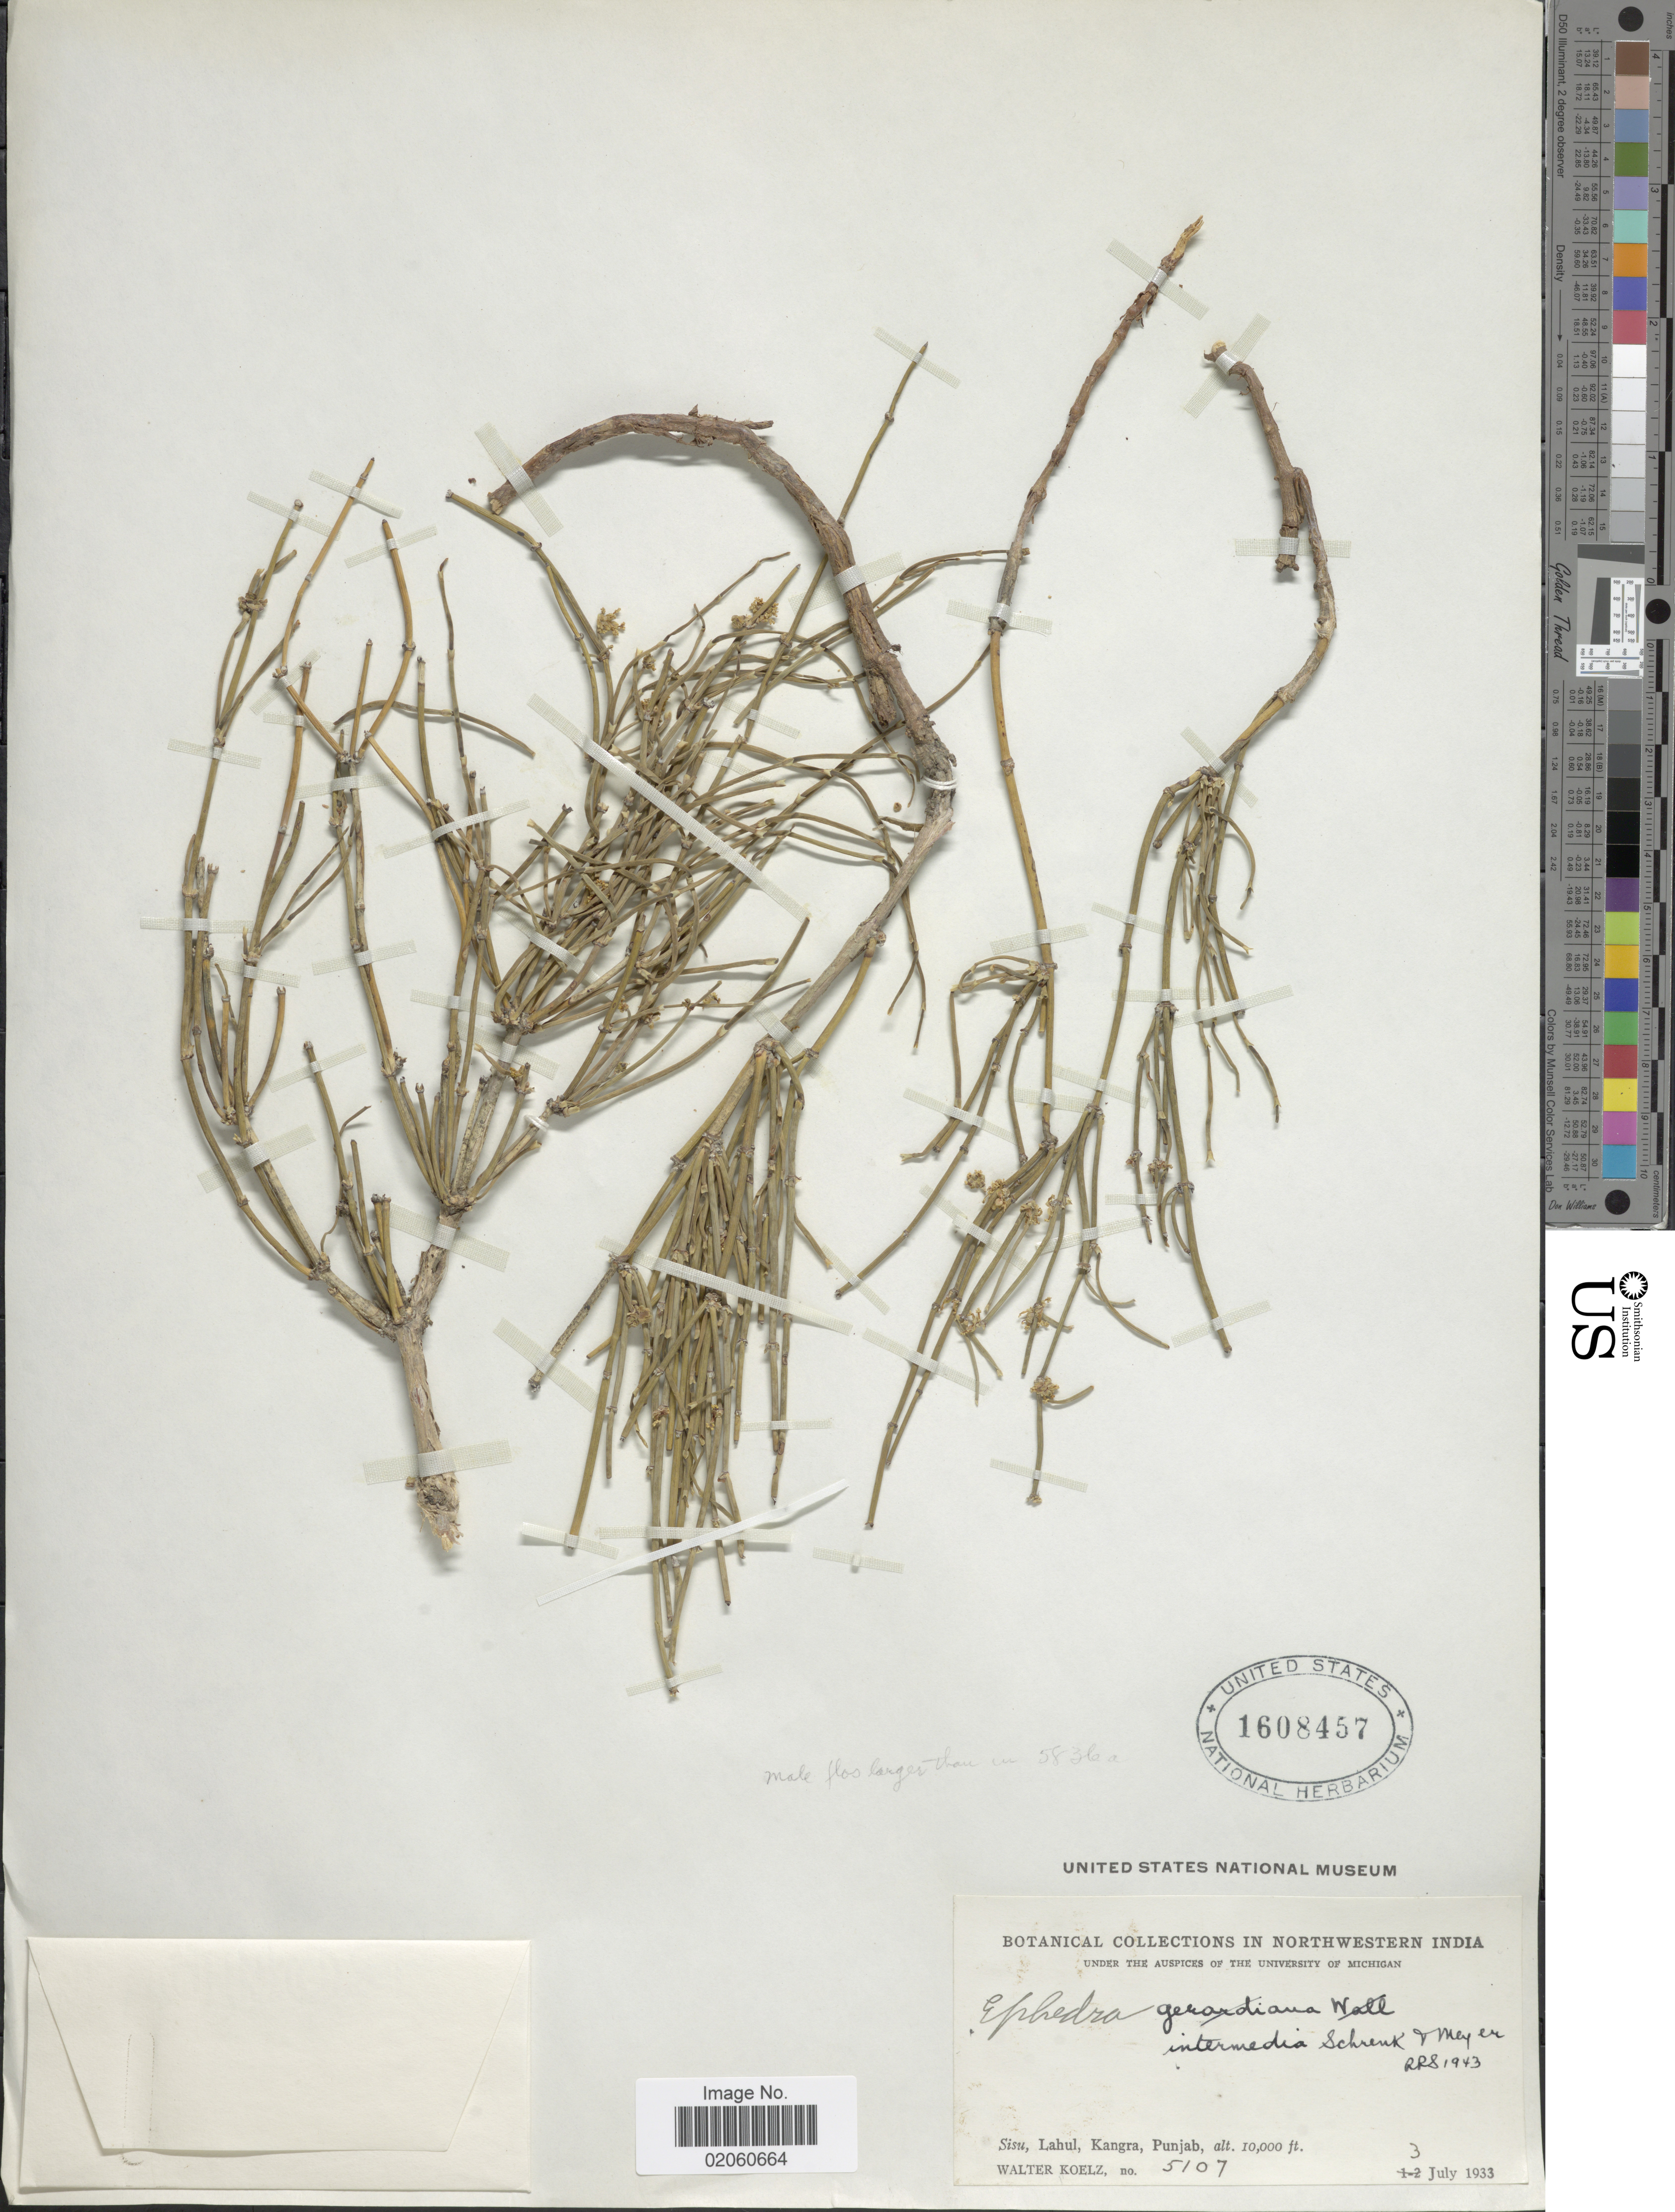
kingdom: Plantae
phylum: Tracheophyta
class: Gnetopsida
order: Ephedrales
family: Ephedraceae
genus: Ephedra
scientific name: Ephedra distachya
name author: L.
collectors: W. N. Koelz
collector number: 5107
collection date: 1933-07-03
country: India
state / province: Punjab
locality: Northwestern India, Sisu, Lahul, Kangra.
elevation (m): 3048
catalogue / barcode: US 1608457